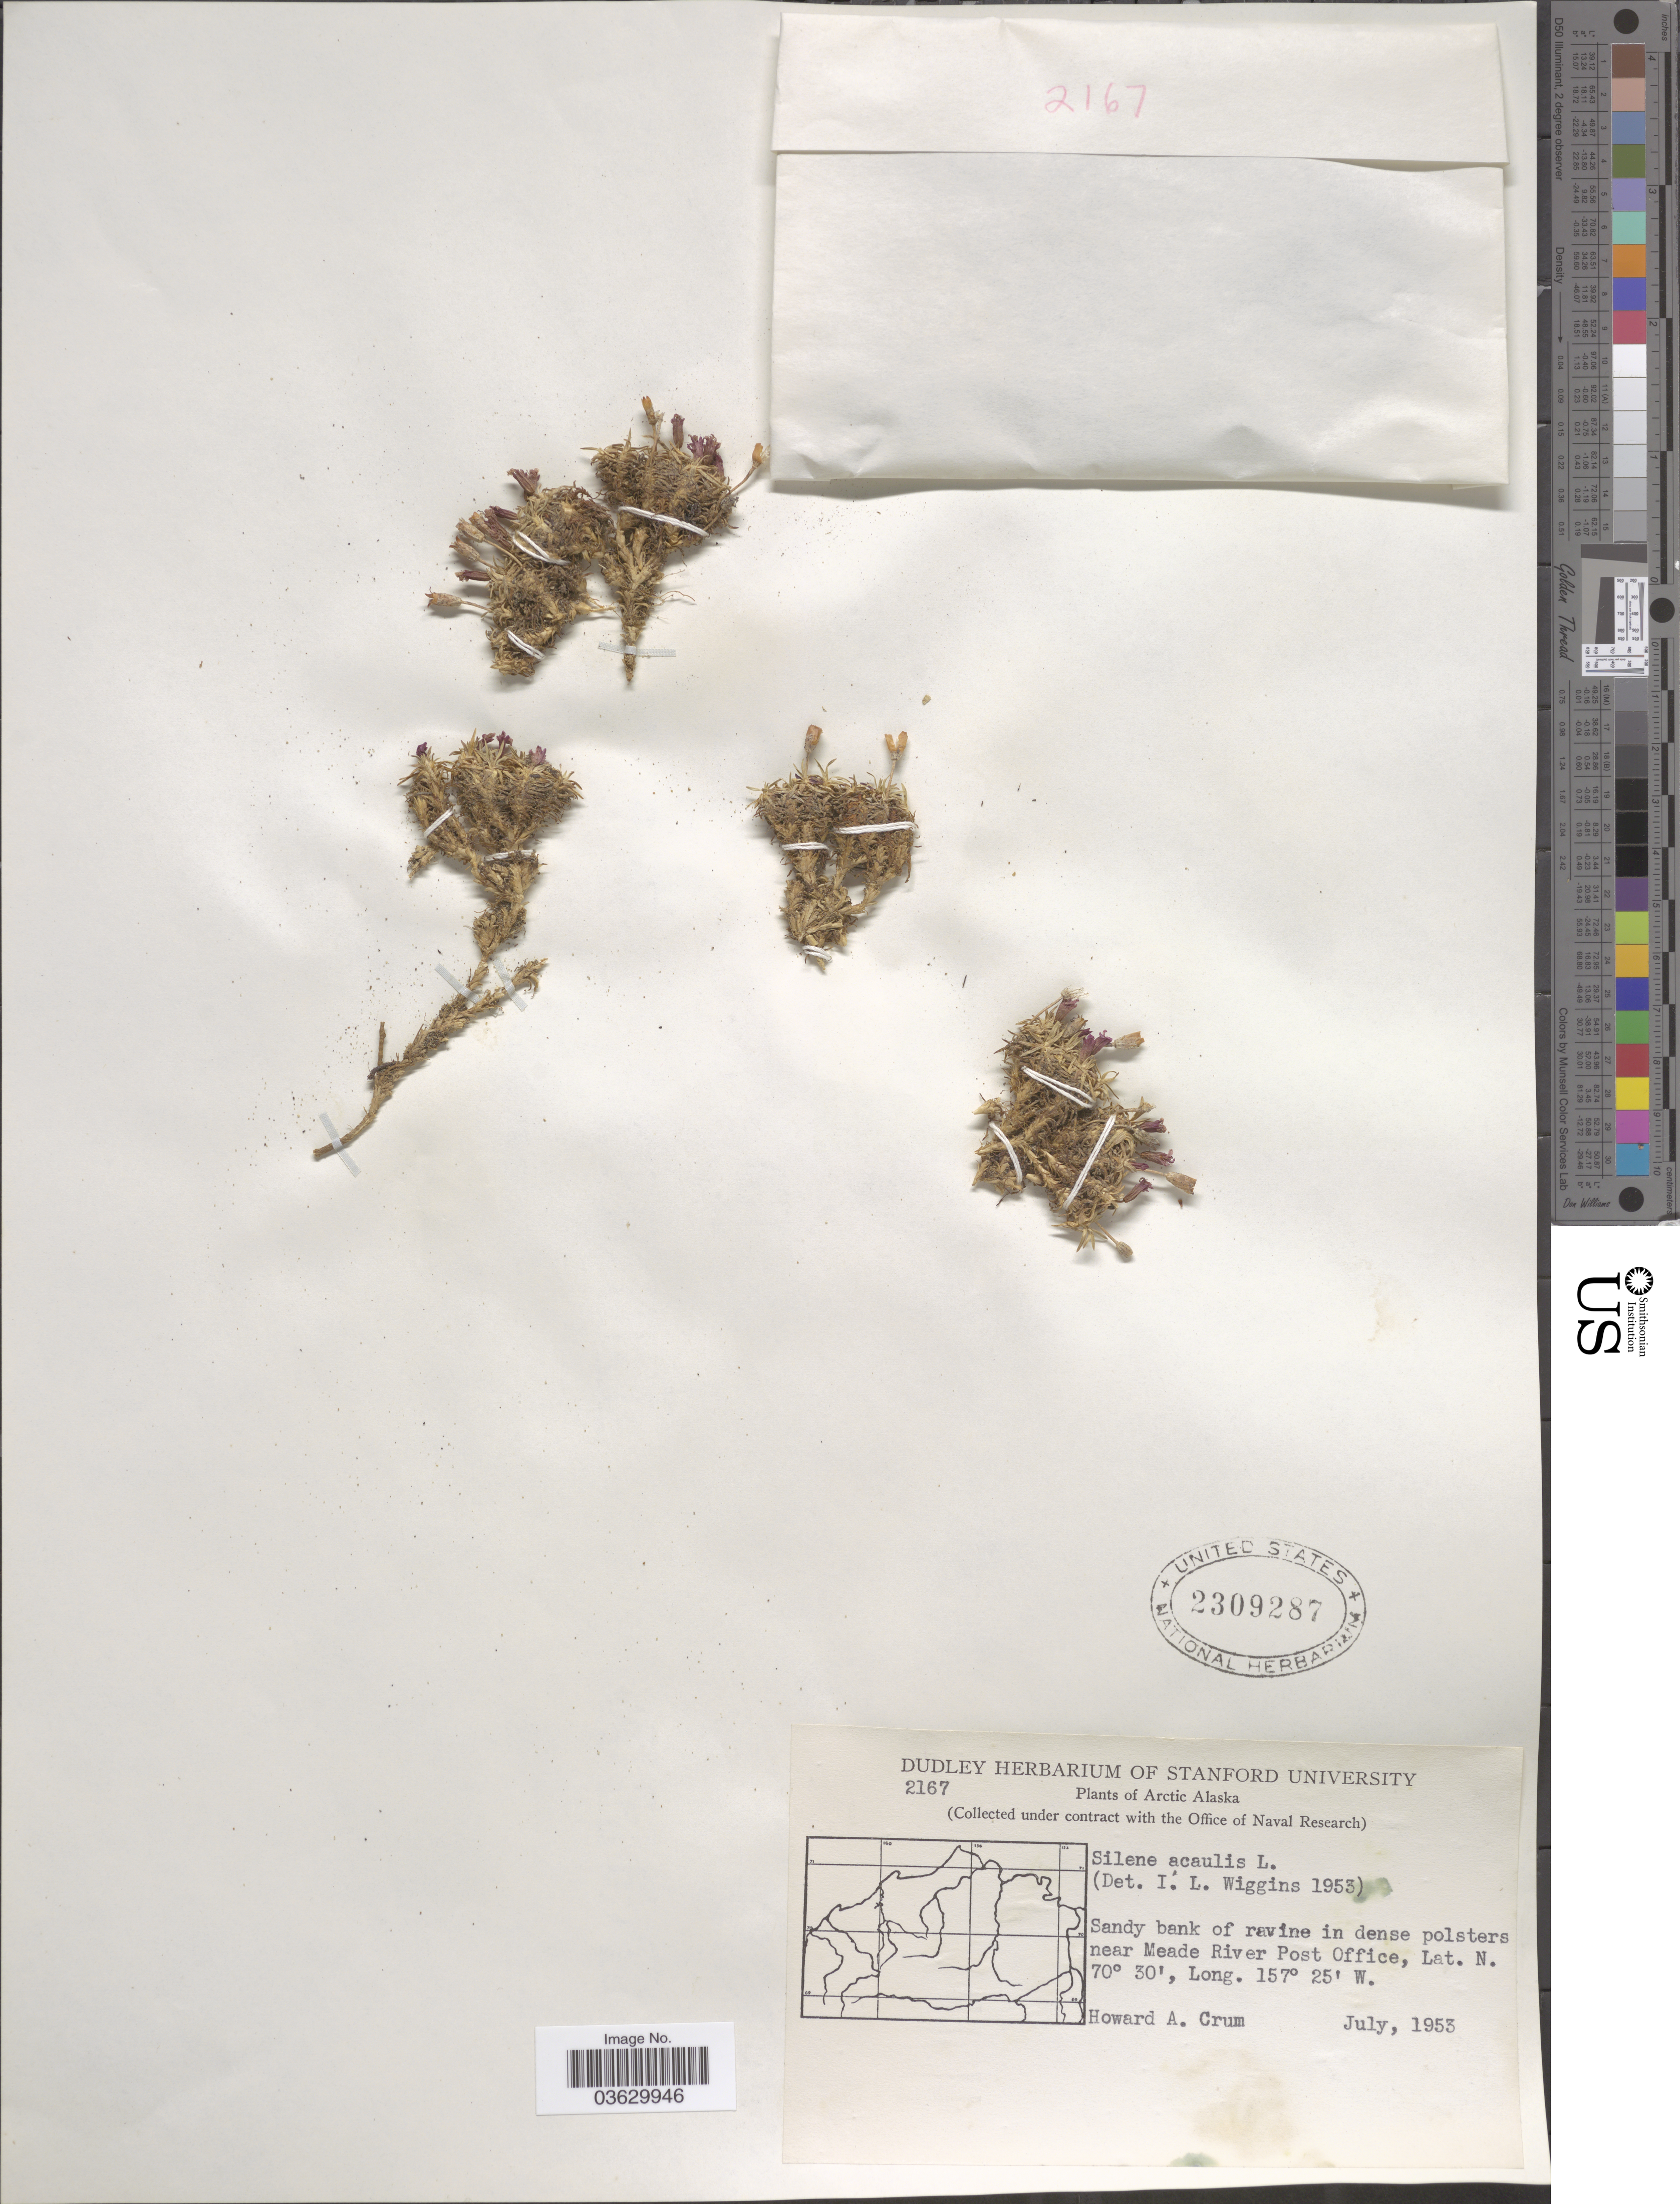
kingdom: Plantae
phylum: Tracheophyta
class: Magnoliopsida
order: Caryophyllales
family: Caryophyllaceae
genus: Silene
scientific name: Silene acaulis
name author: (L.) Jacq.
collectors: H. A. Crum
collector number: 2167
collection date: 1953-07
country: United States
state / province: Alaska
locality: Arctic Alaska. Near Meade River Post Office.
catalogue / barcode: US 2309287